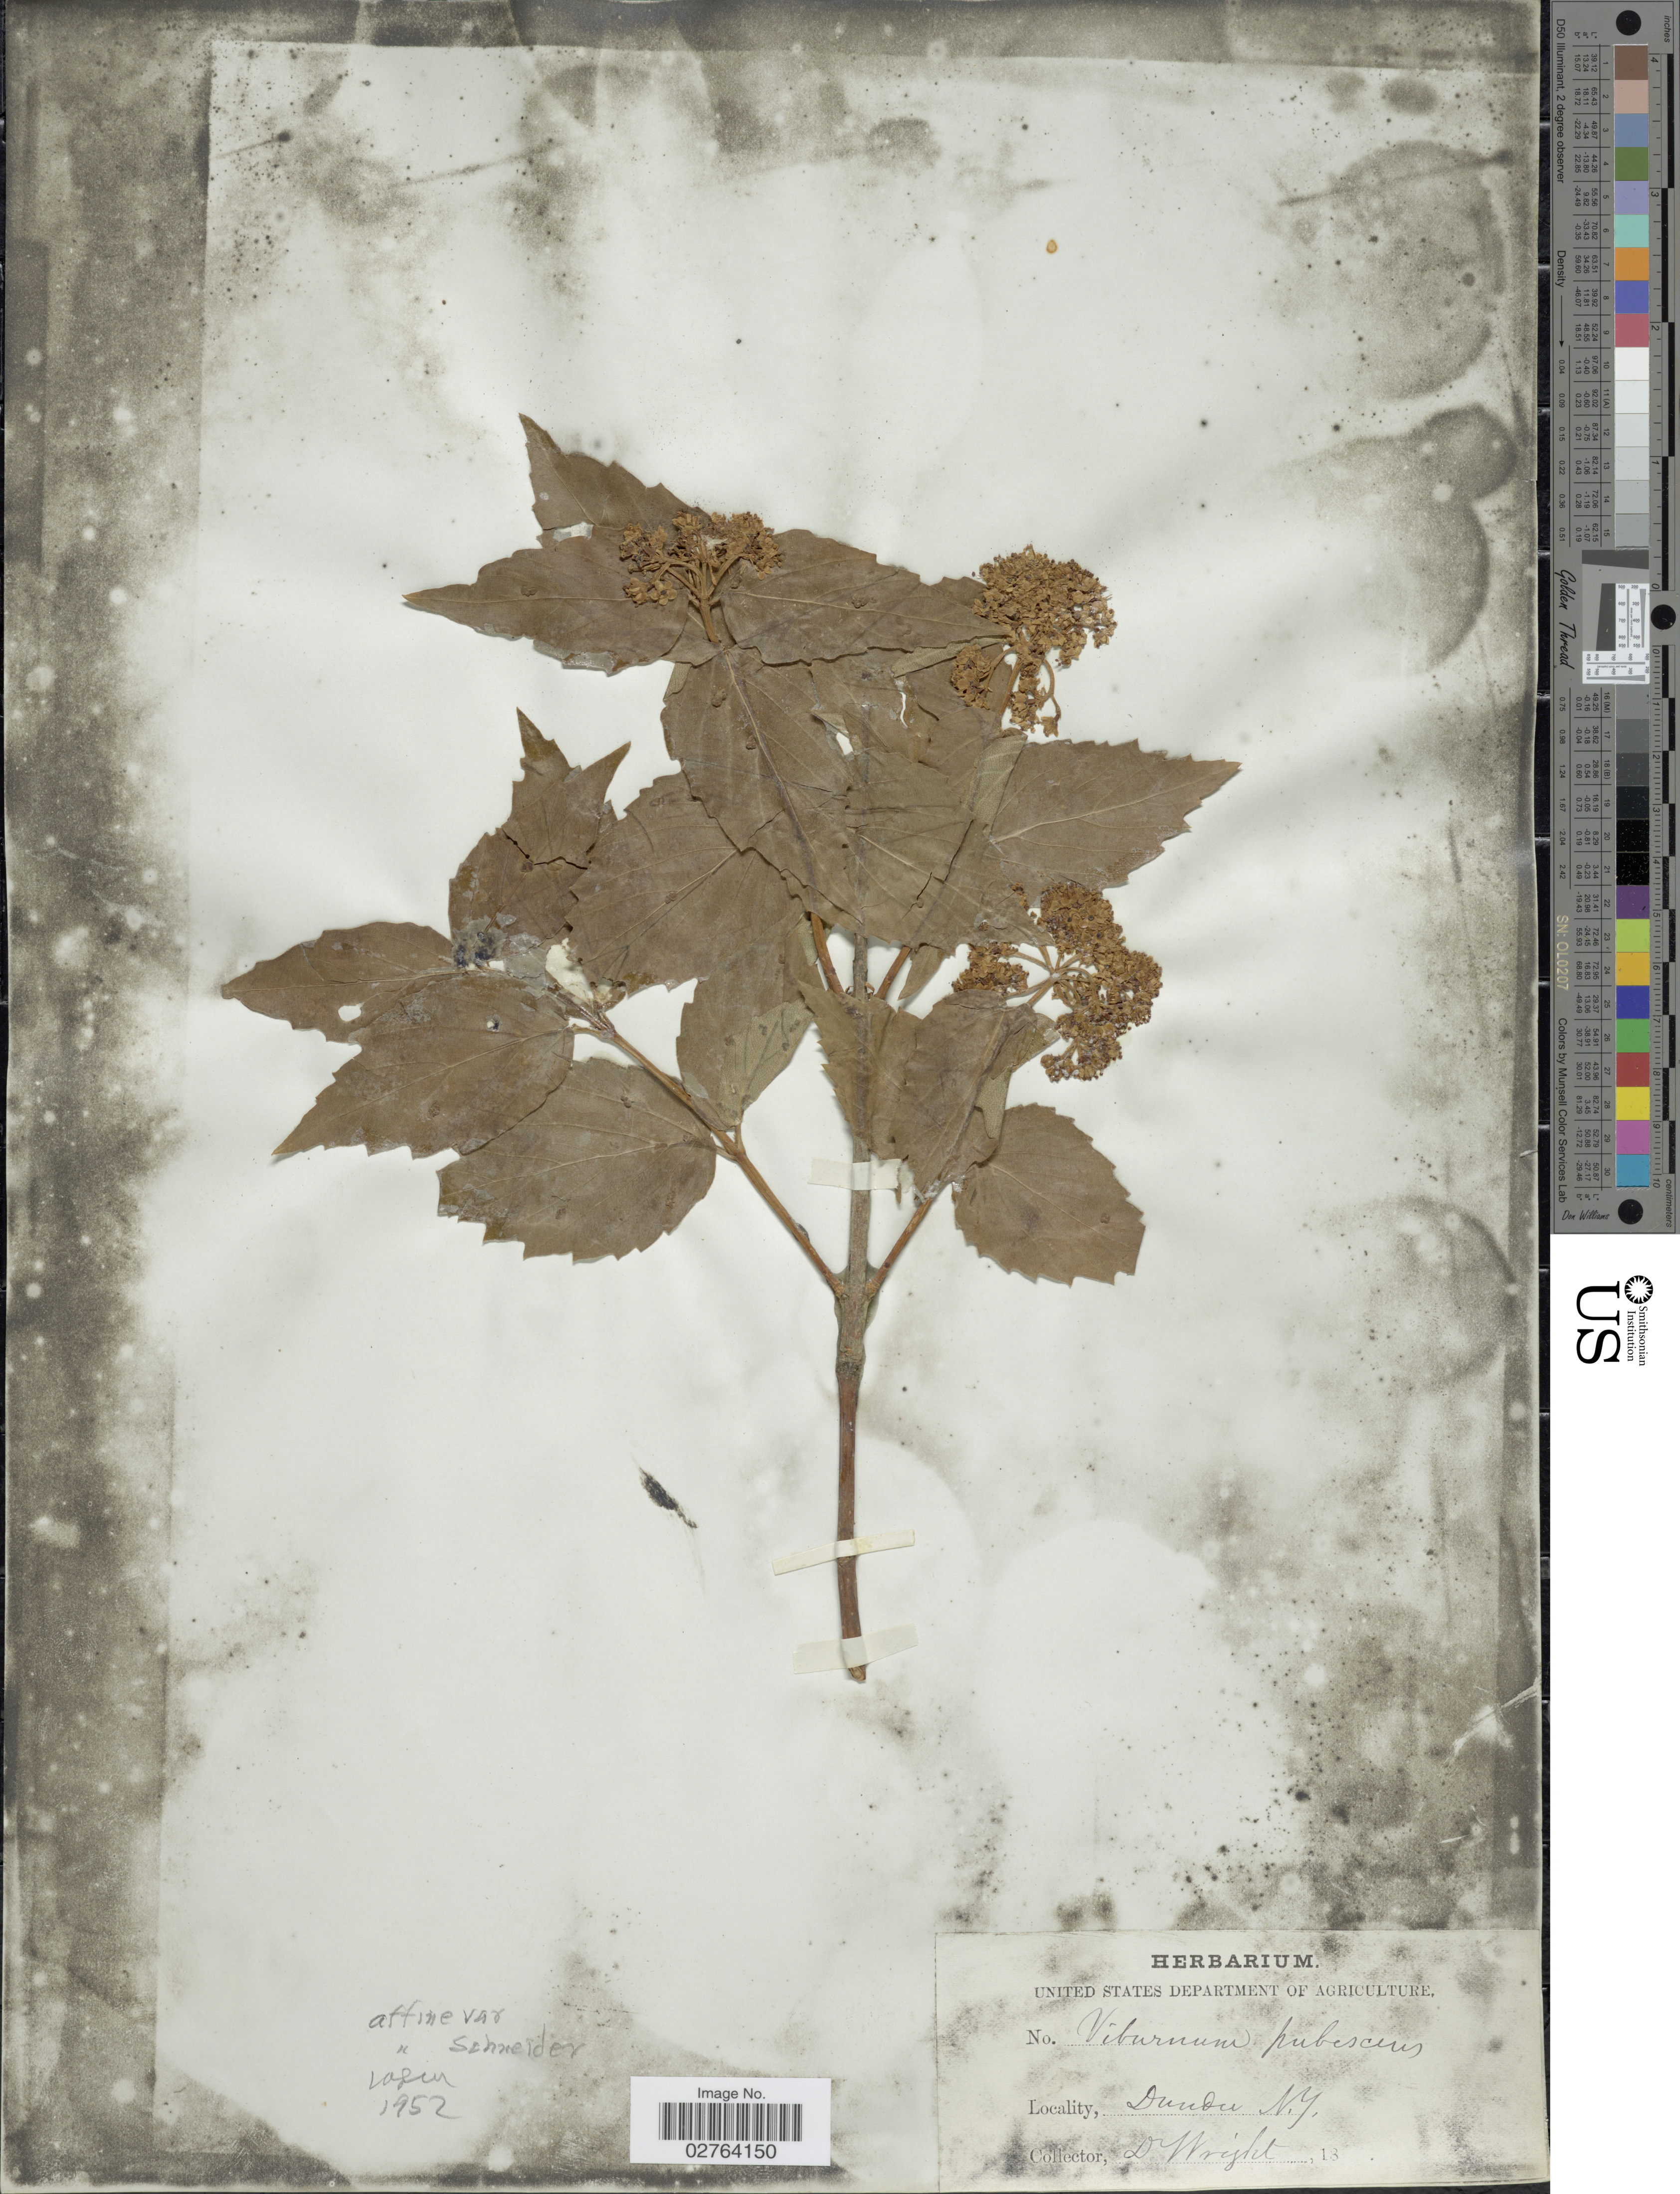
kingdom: Plantae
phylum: Tracheophyta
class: Magnoliopsida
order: Dipsacales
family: Viburnaceae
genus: Viburnum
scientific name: Viburnum rafinesqueanum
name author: Schult.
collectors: -. Wright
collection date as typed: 18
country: United States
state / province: New York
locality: Dundu, N.Y.